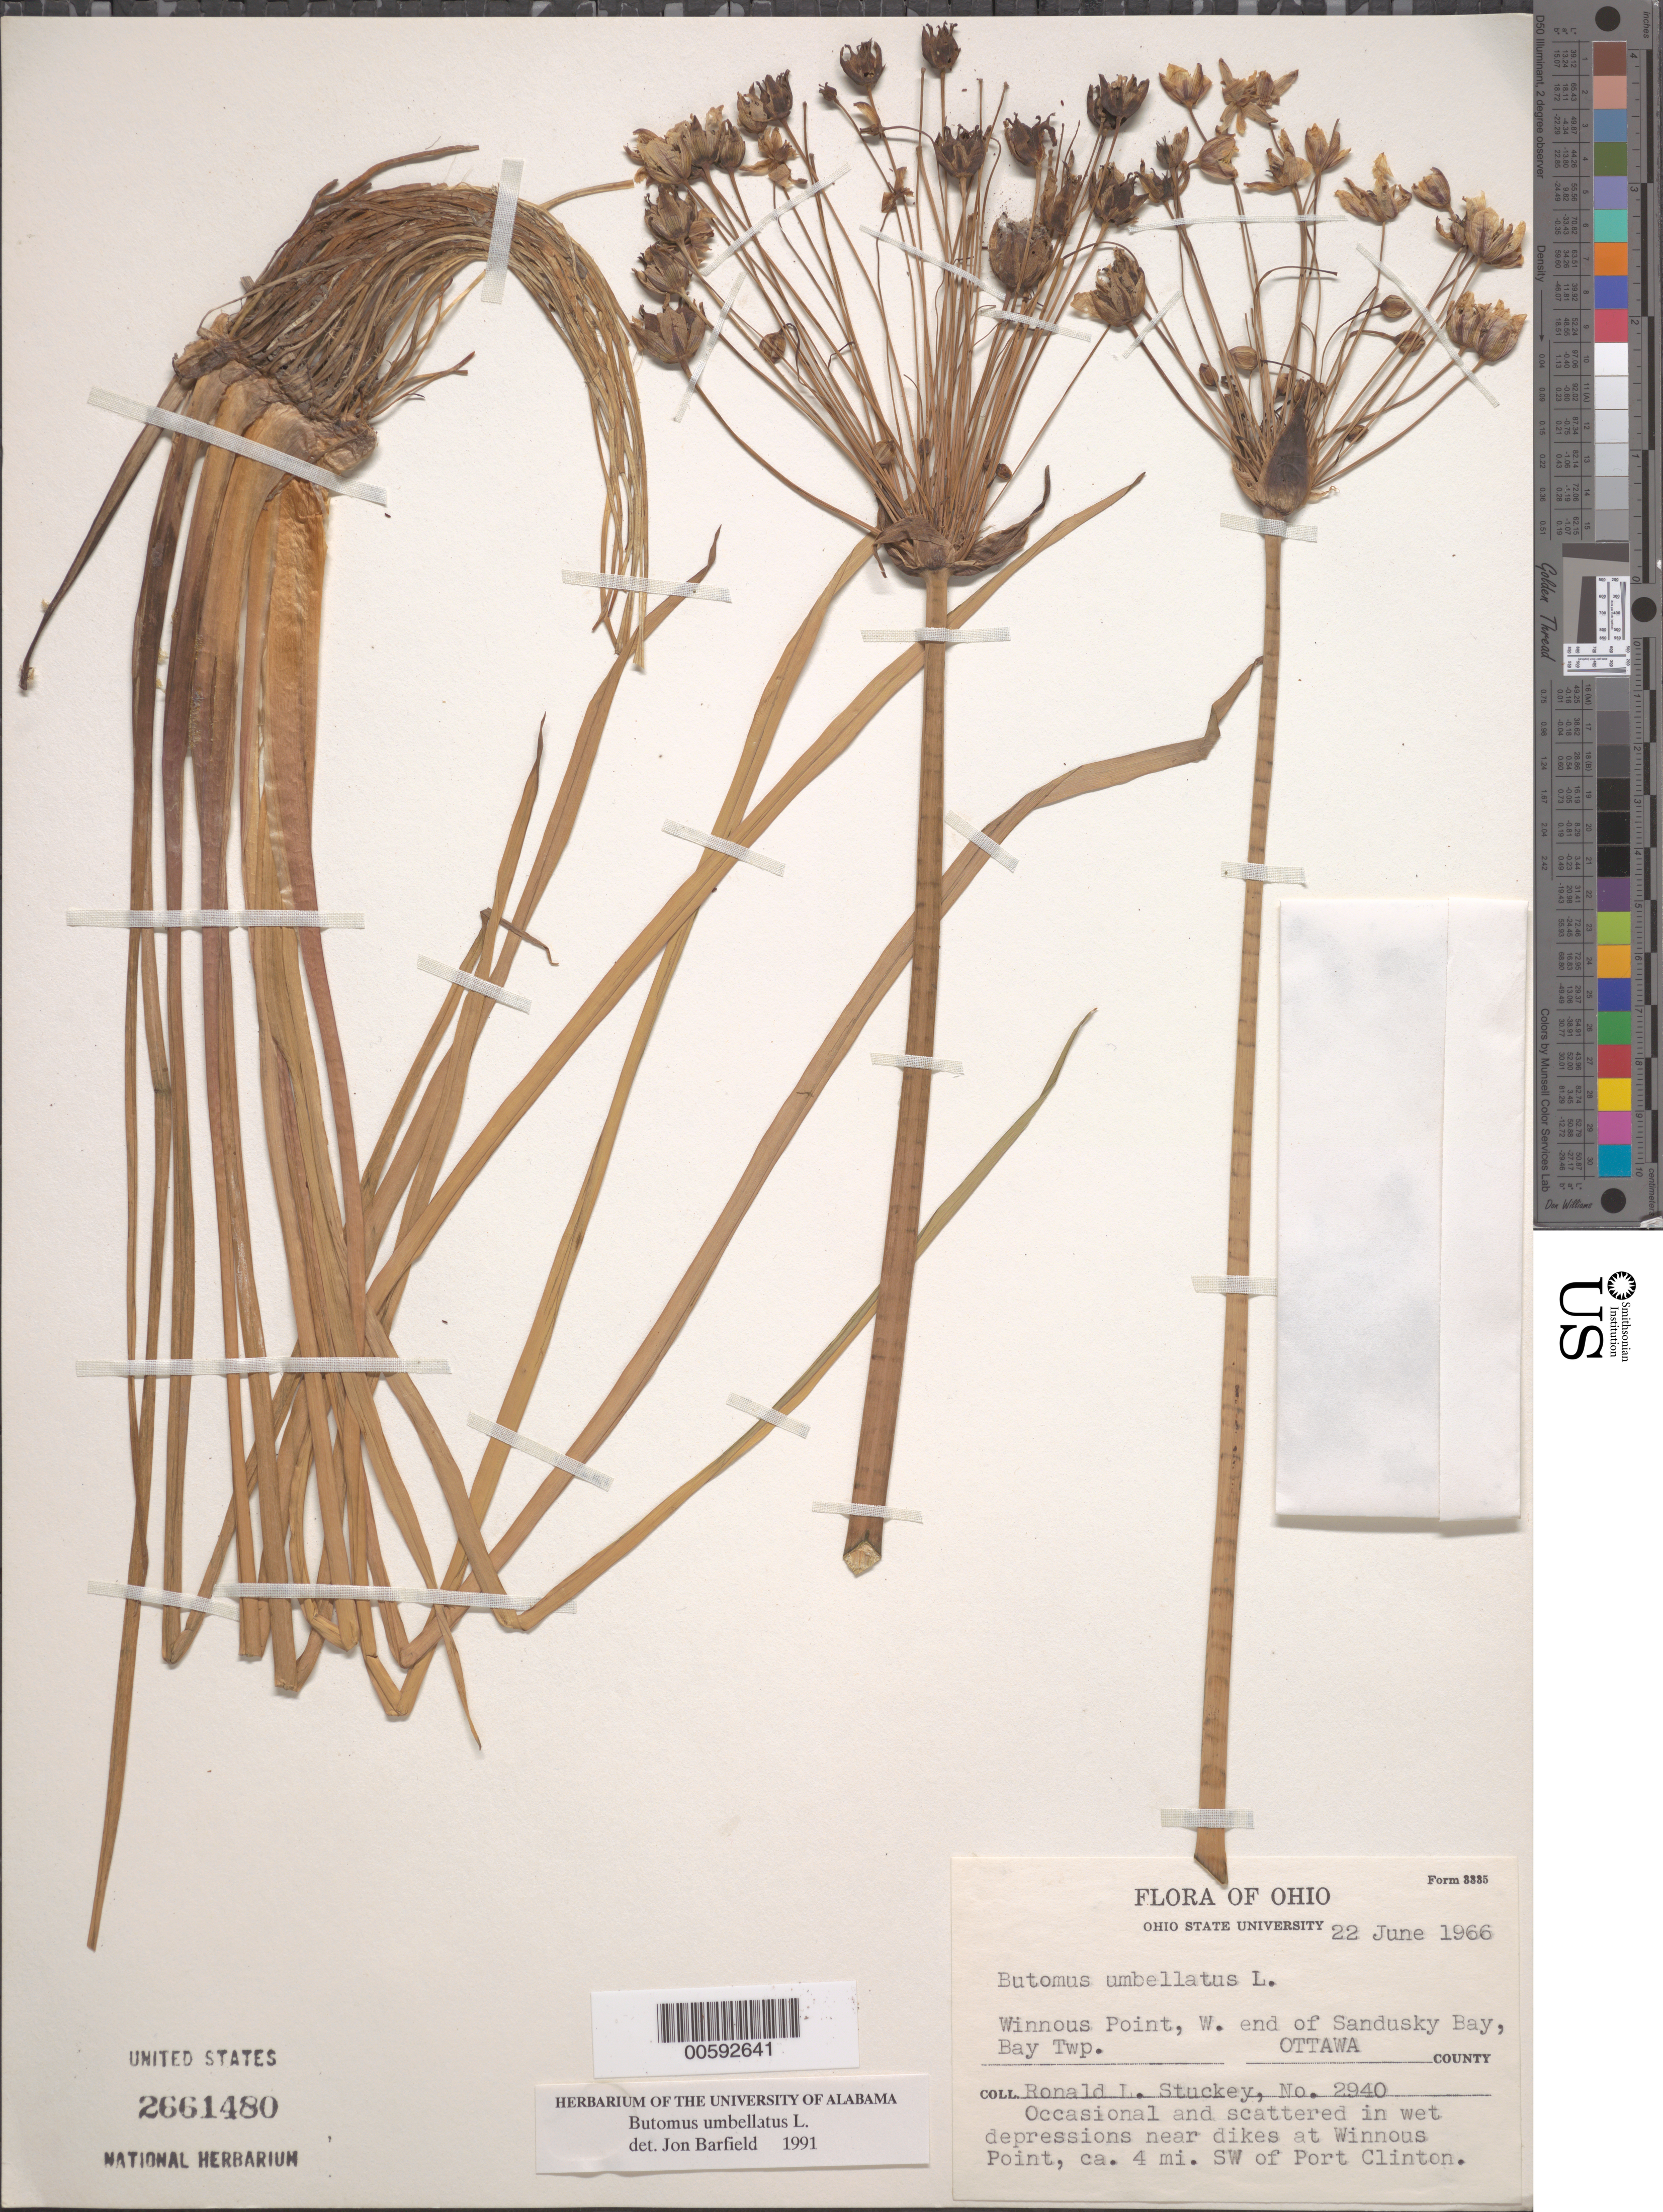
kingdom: Plantae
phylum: Tracheophyta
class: Liliopsida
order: Alismatales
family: Butomaceae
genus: Butomus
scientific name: Butomus umbellatus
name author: L.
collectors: R. L. Stuckey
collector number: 2940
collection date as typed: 22 Jun 1966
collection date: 1966-06-22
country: United States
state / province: Ohio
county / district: Ottawa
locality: Winnous Point, W end of Sandusky Bay, Bay Twp., SW of Port Clinton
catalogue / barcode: US 2661480